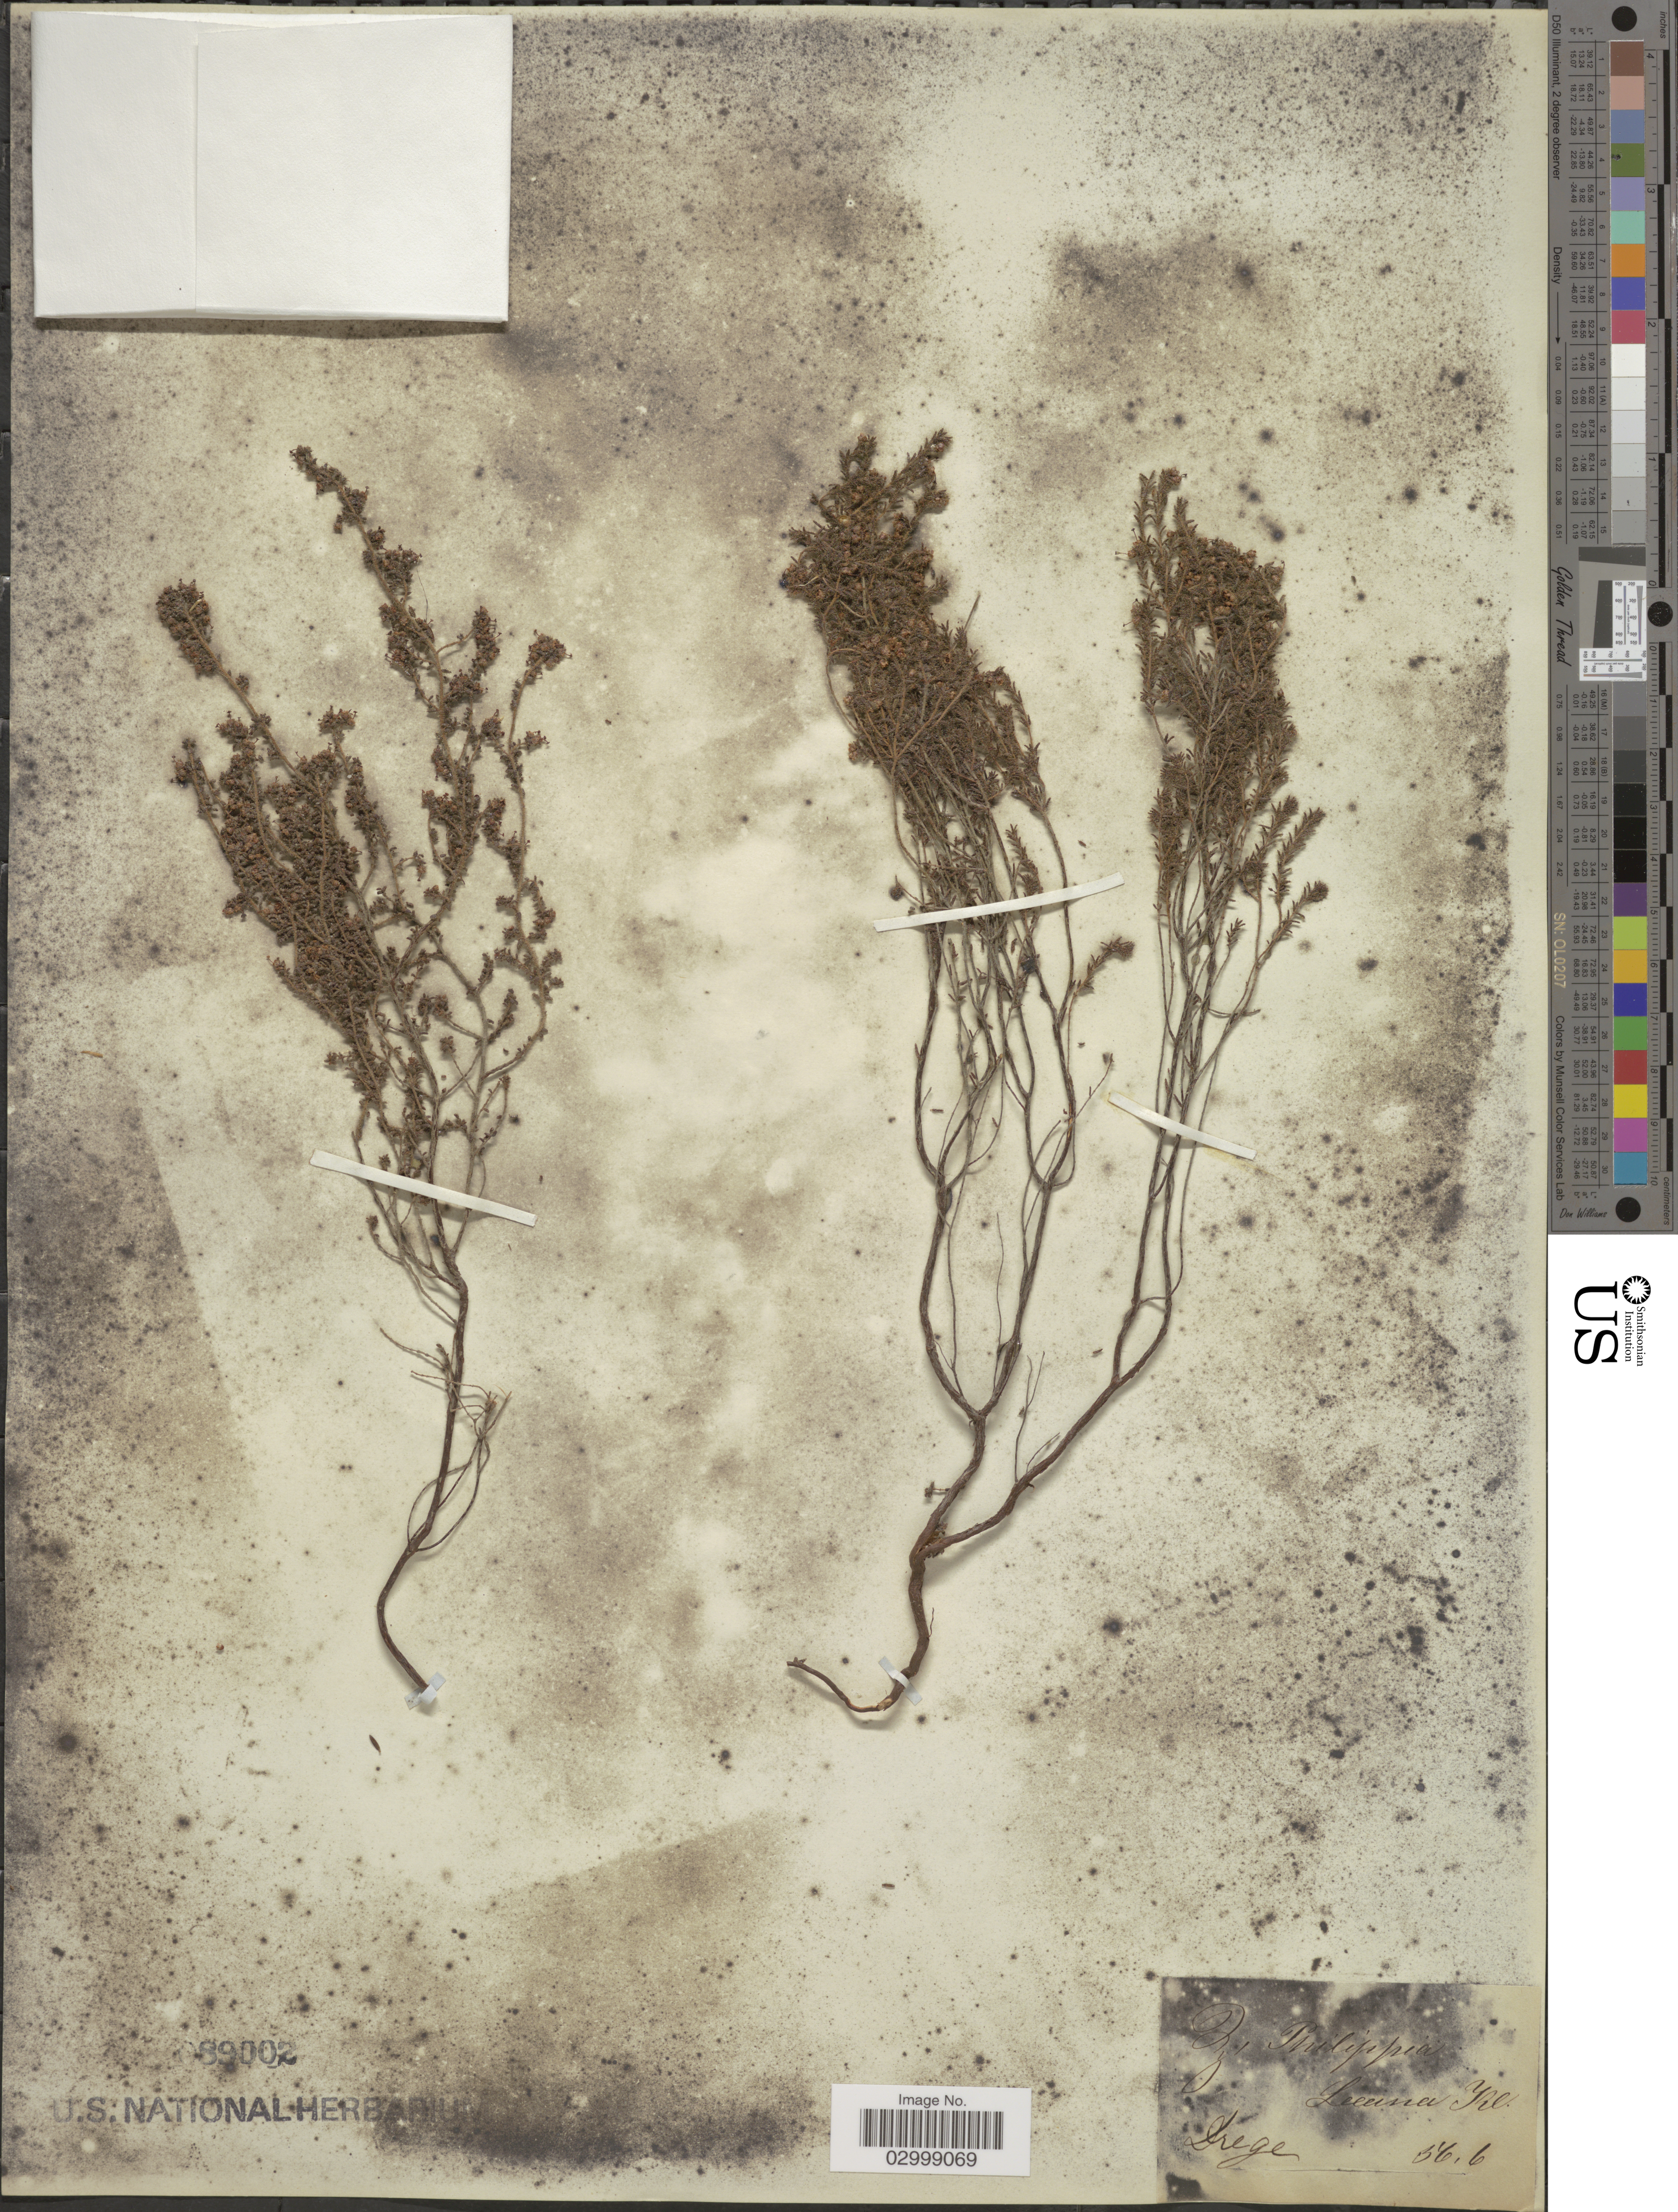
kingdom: Plantae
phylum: Tracheophyta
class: Magnoliopsida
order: Ericales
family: Ericaceae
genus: Philippia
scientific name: Philippia sp.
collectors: Drege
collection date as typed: Transcribed d/m/y: /6/56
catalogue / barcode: US 89002